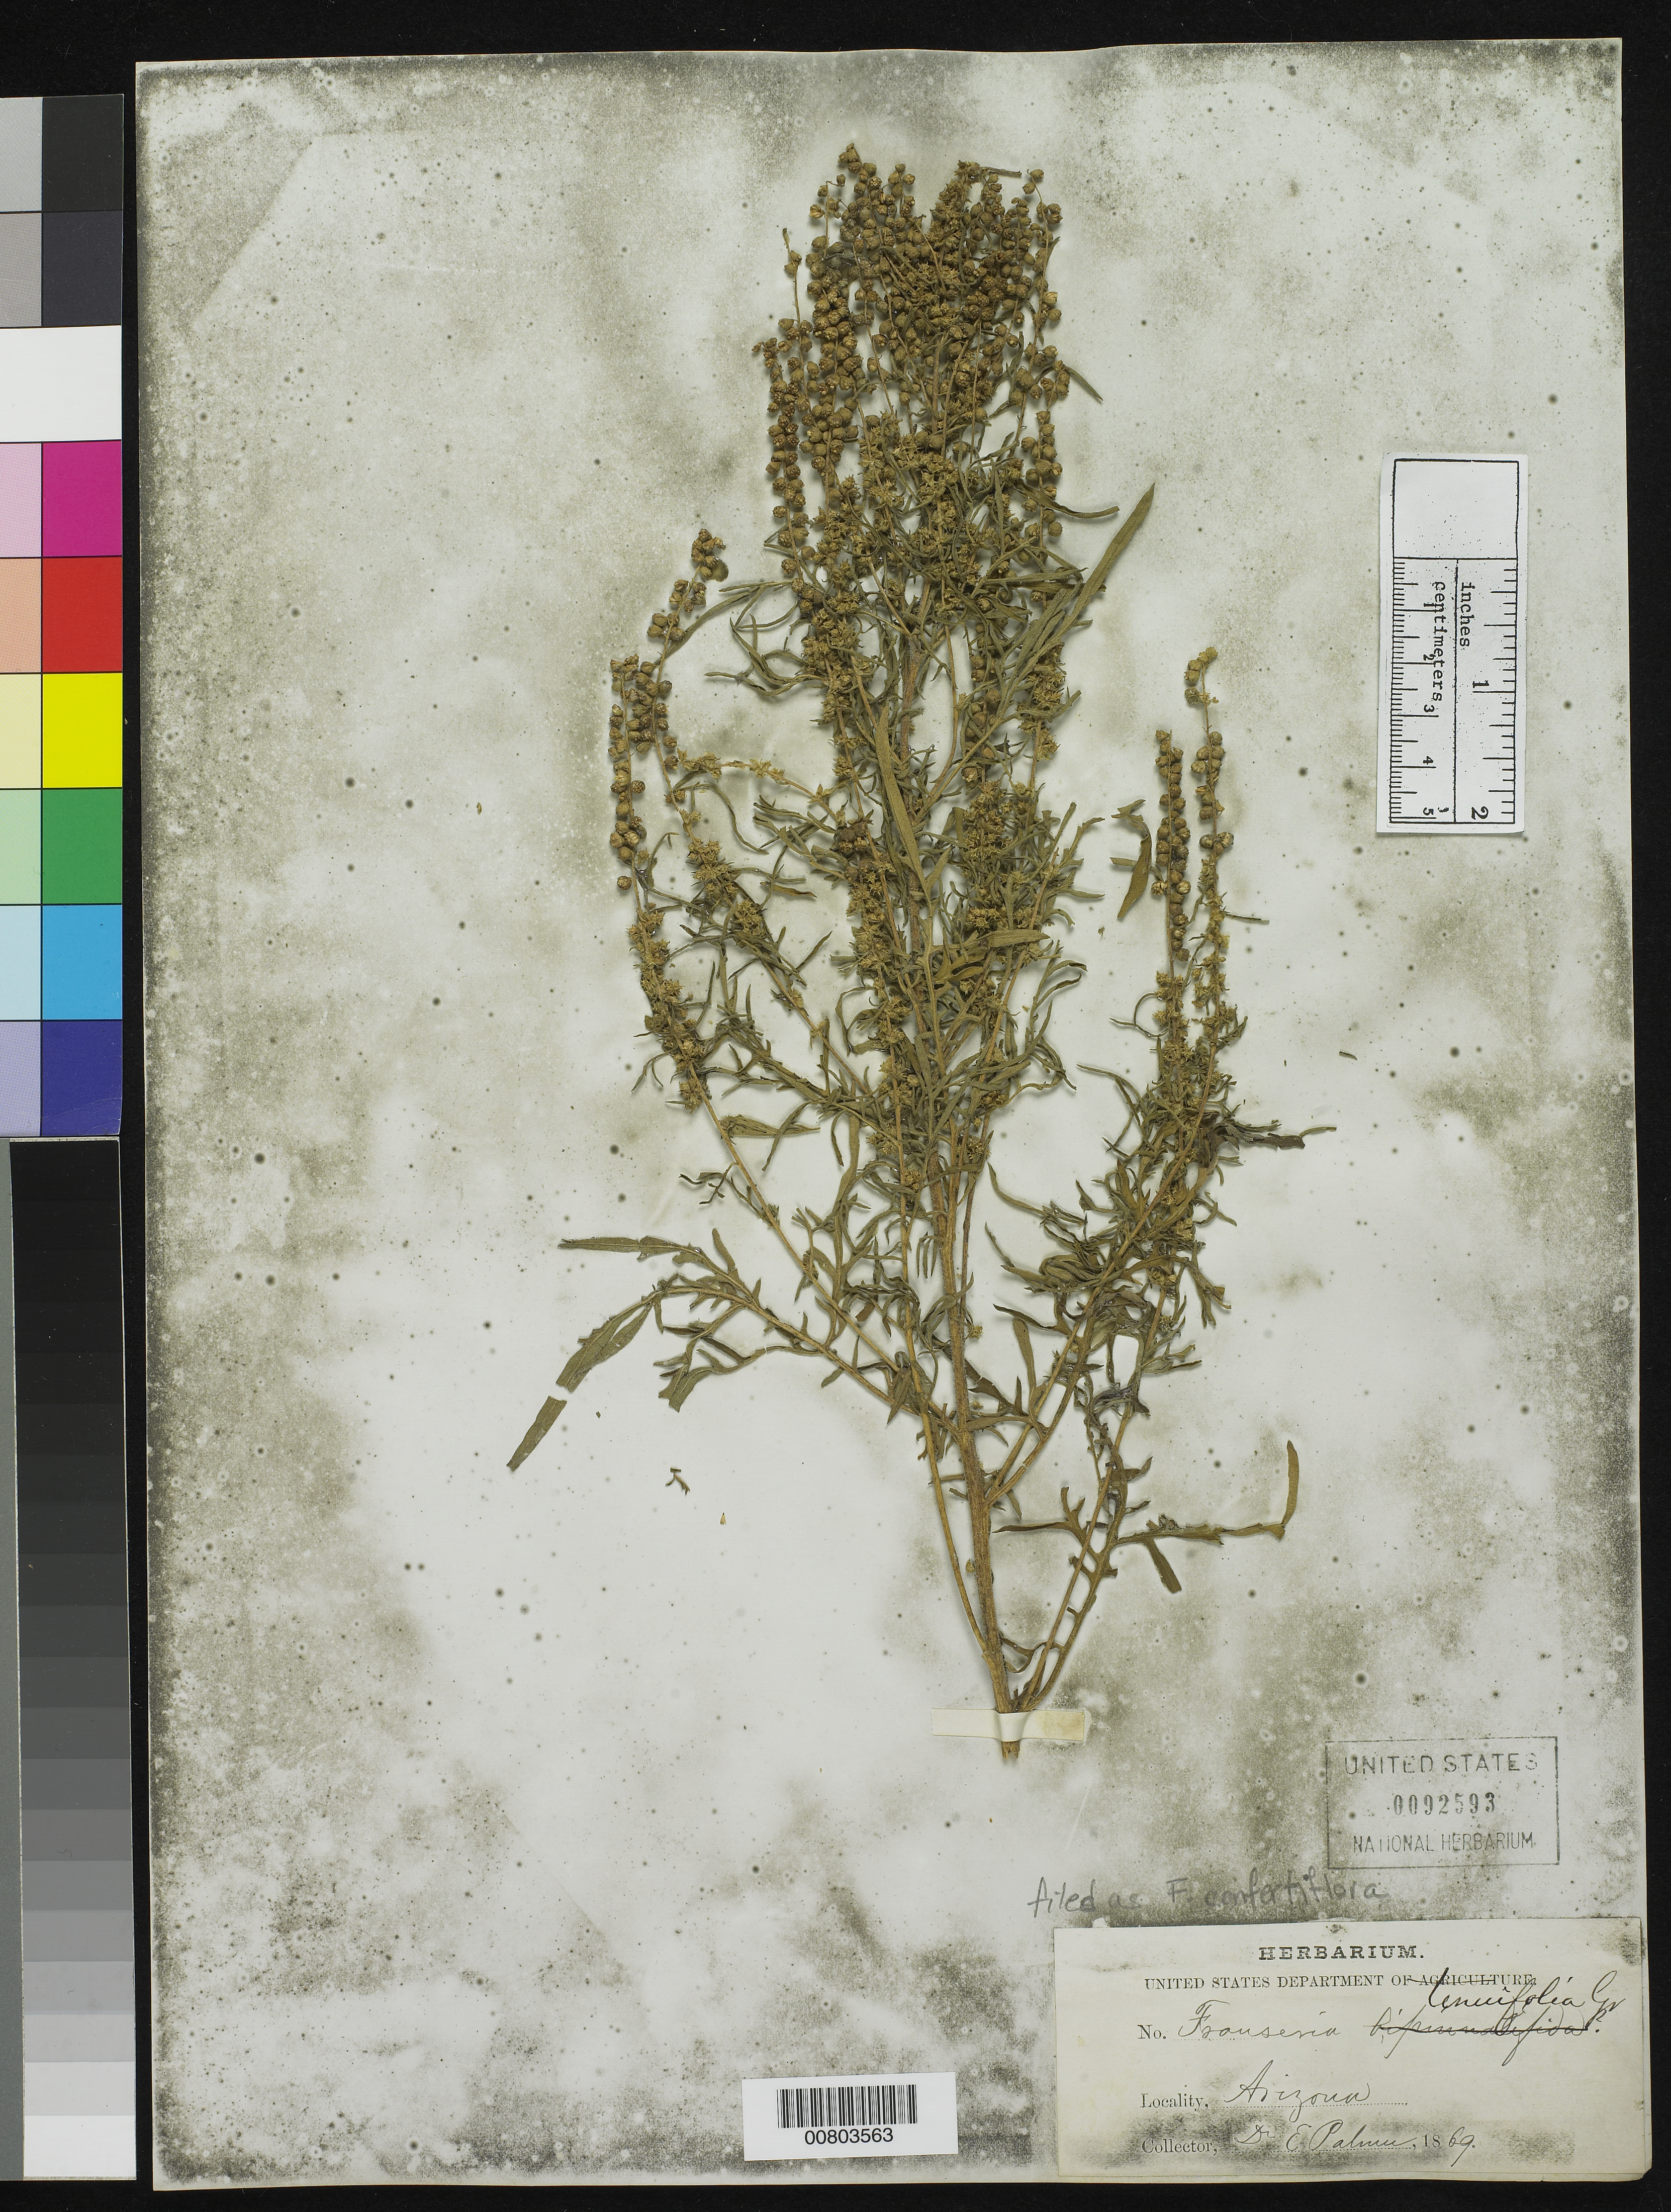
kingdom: Plantae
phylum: Tracheophyta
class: Magnoliopsida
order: Asterales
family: Asteraceae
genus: Franseria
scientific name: Franseria confertiflora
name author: (DC.) Rydb.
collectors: E. Palmer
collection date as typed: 1869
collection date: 1869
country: United States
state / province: Arizona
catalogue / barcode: US 92593